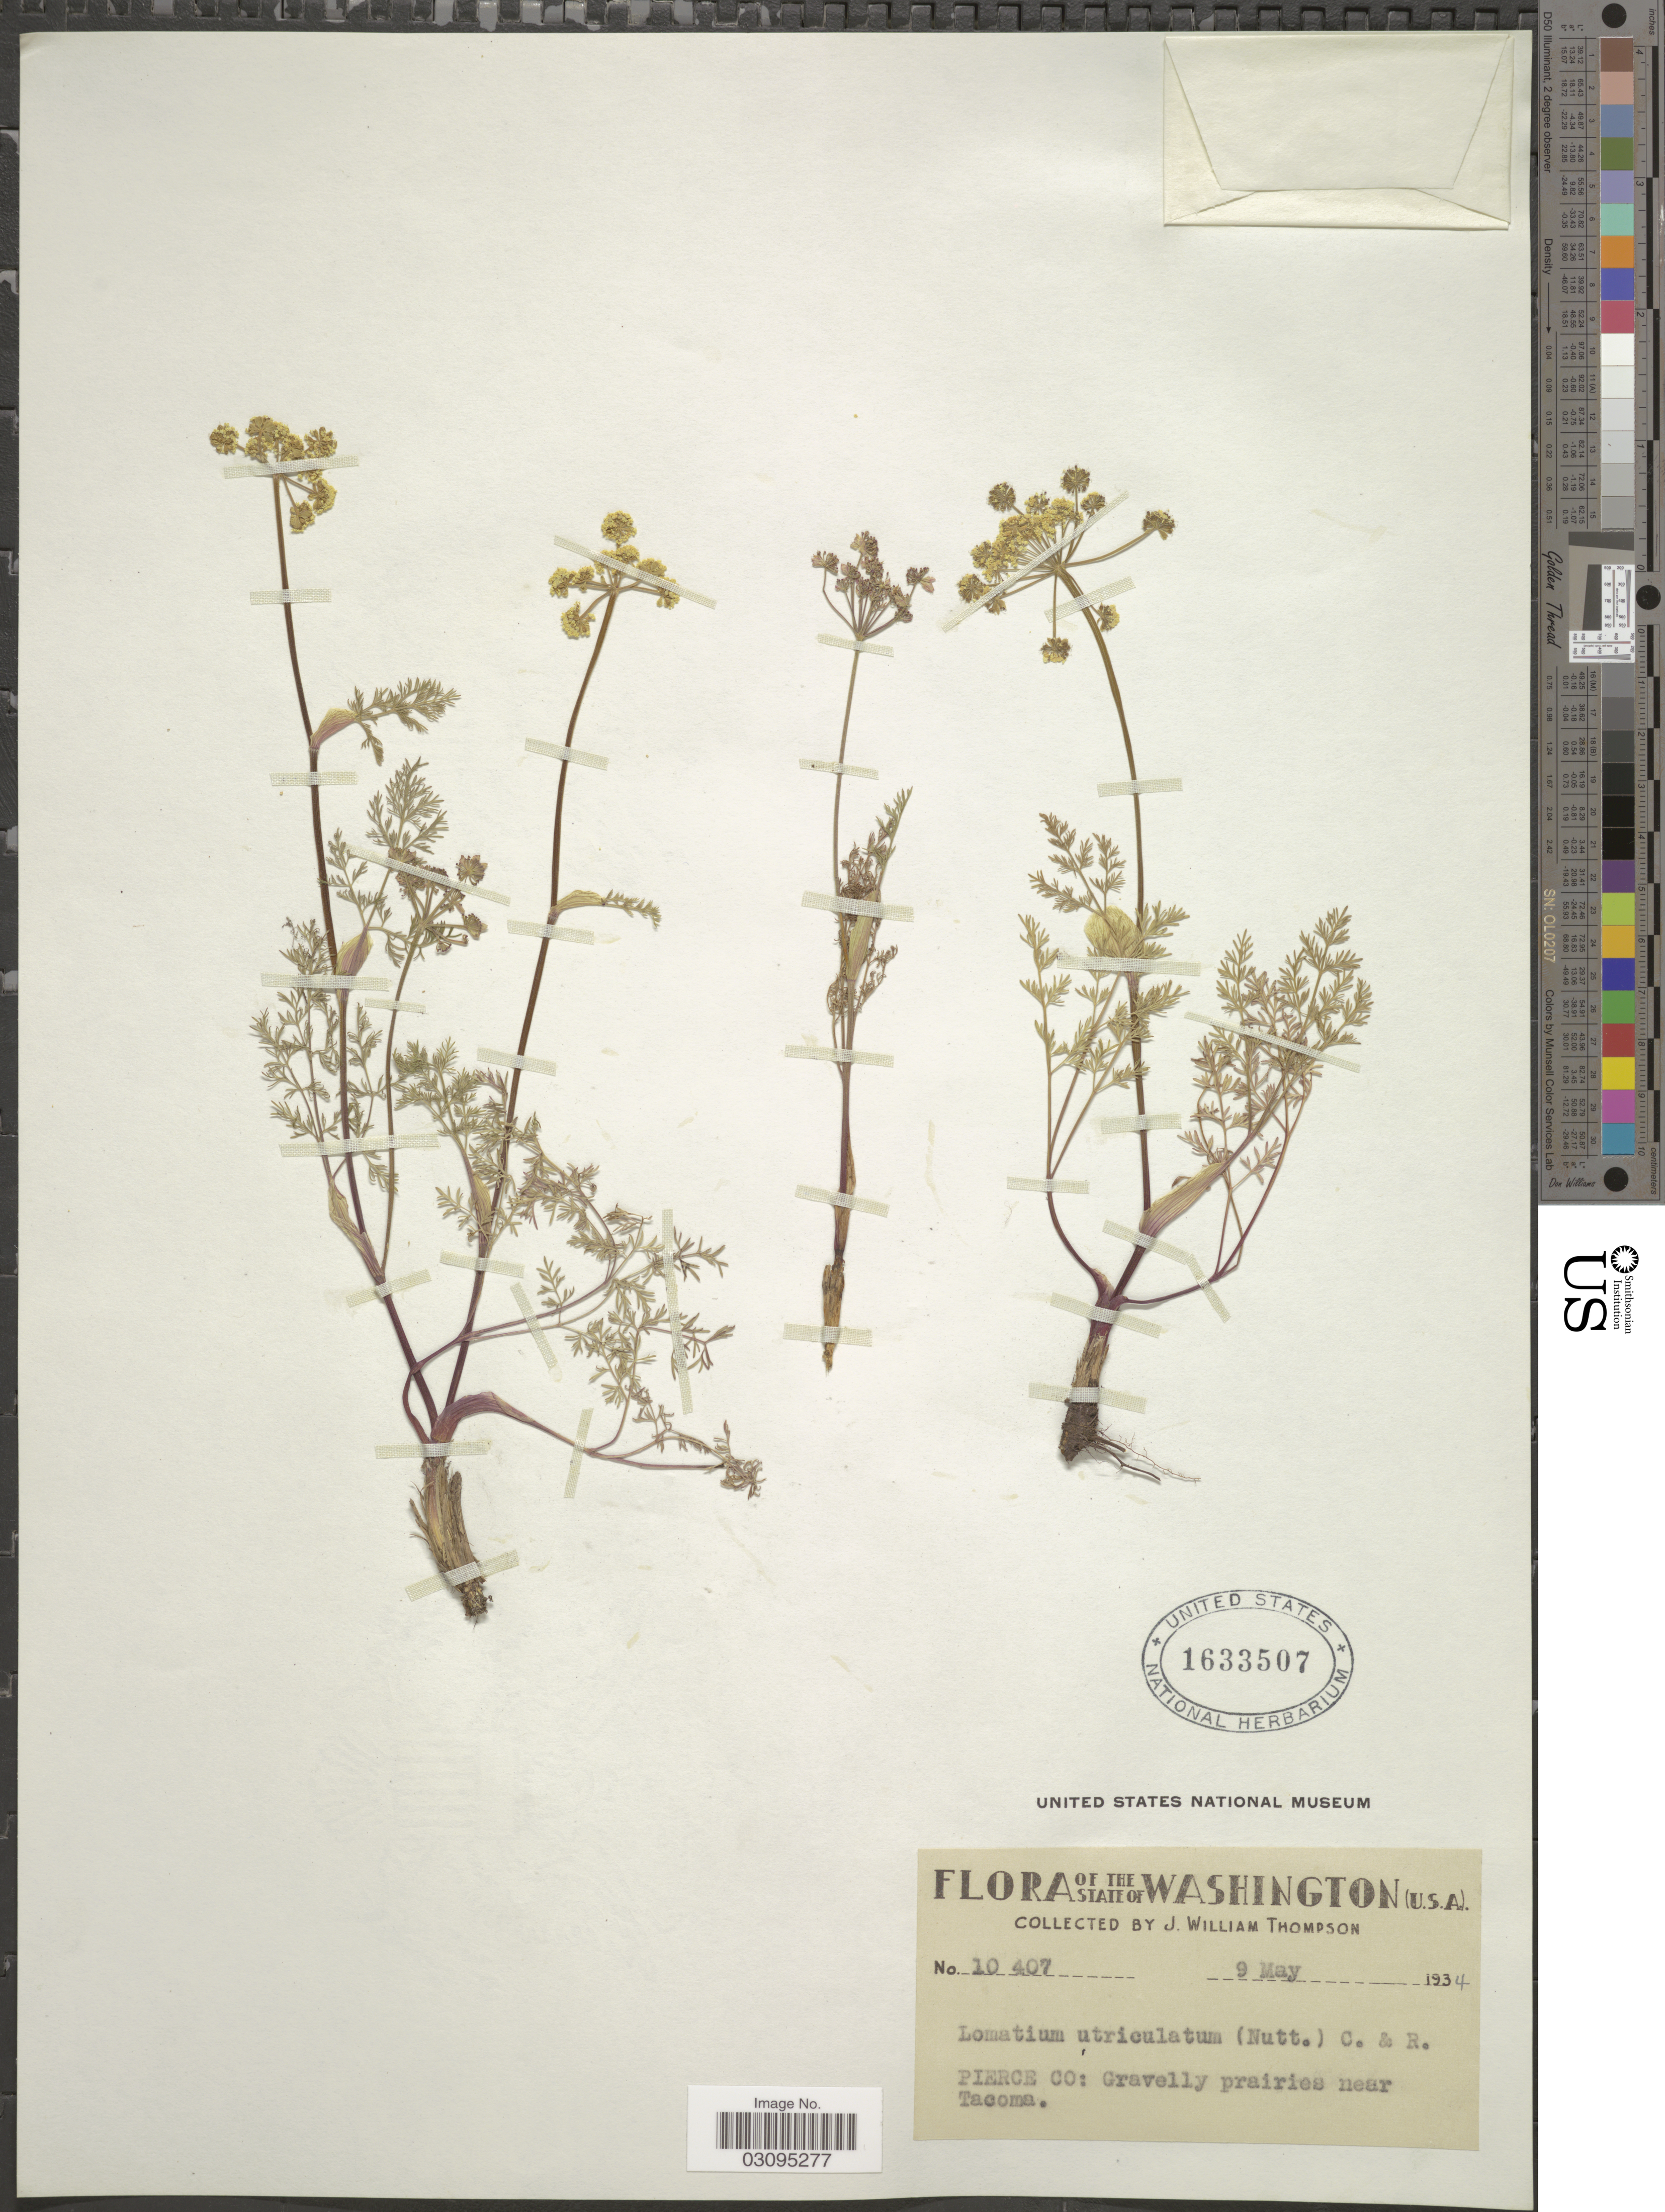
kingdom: Plantae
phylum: Tracheophyta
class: Magnoliopsida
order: Apiales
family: Apiaceae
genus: Lomatium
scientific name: Lomatium utriculatum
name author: (Nutt. ex Torr. & A. Gray) J.M. Coult. & Rose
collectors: J. W. Thompson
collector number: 10407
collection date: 1934-05-09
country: United States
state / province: Washington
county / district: Pierce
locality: Pierce Co: Gravelly prairies near Tacoma.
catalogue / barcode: US 1633507